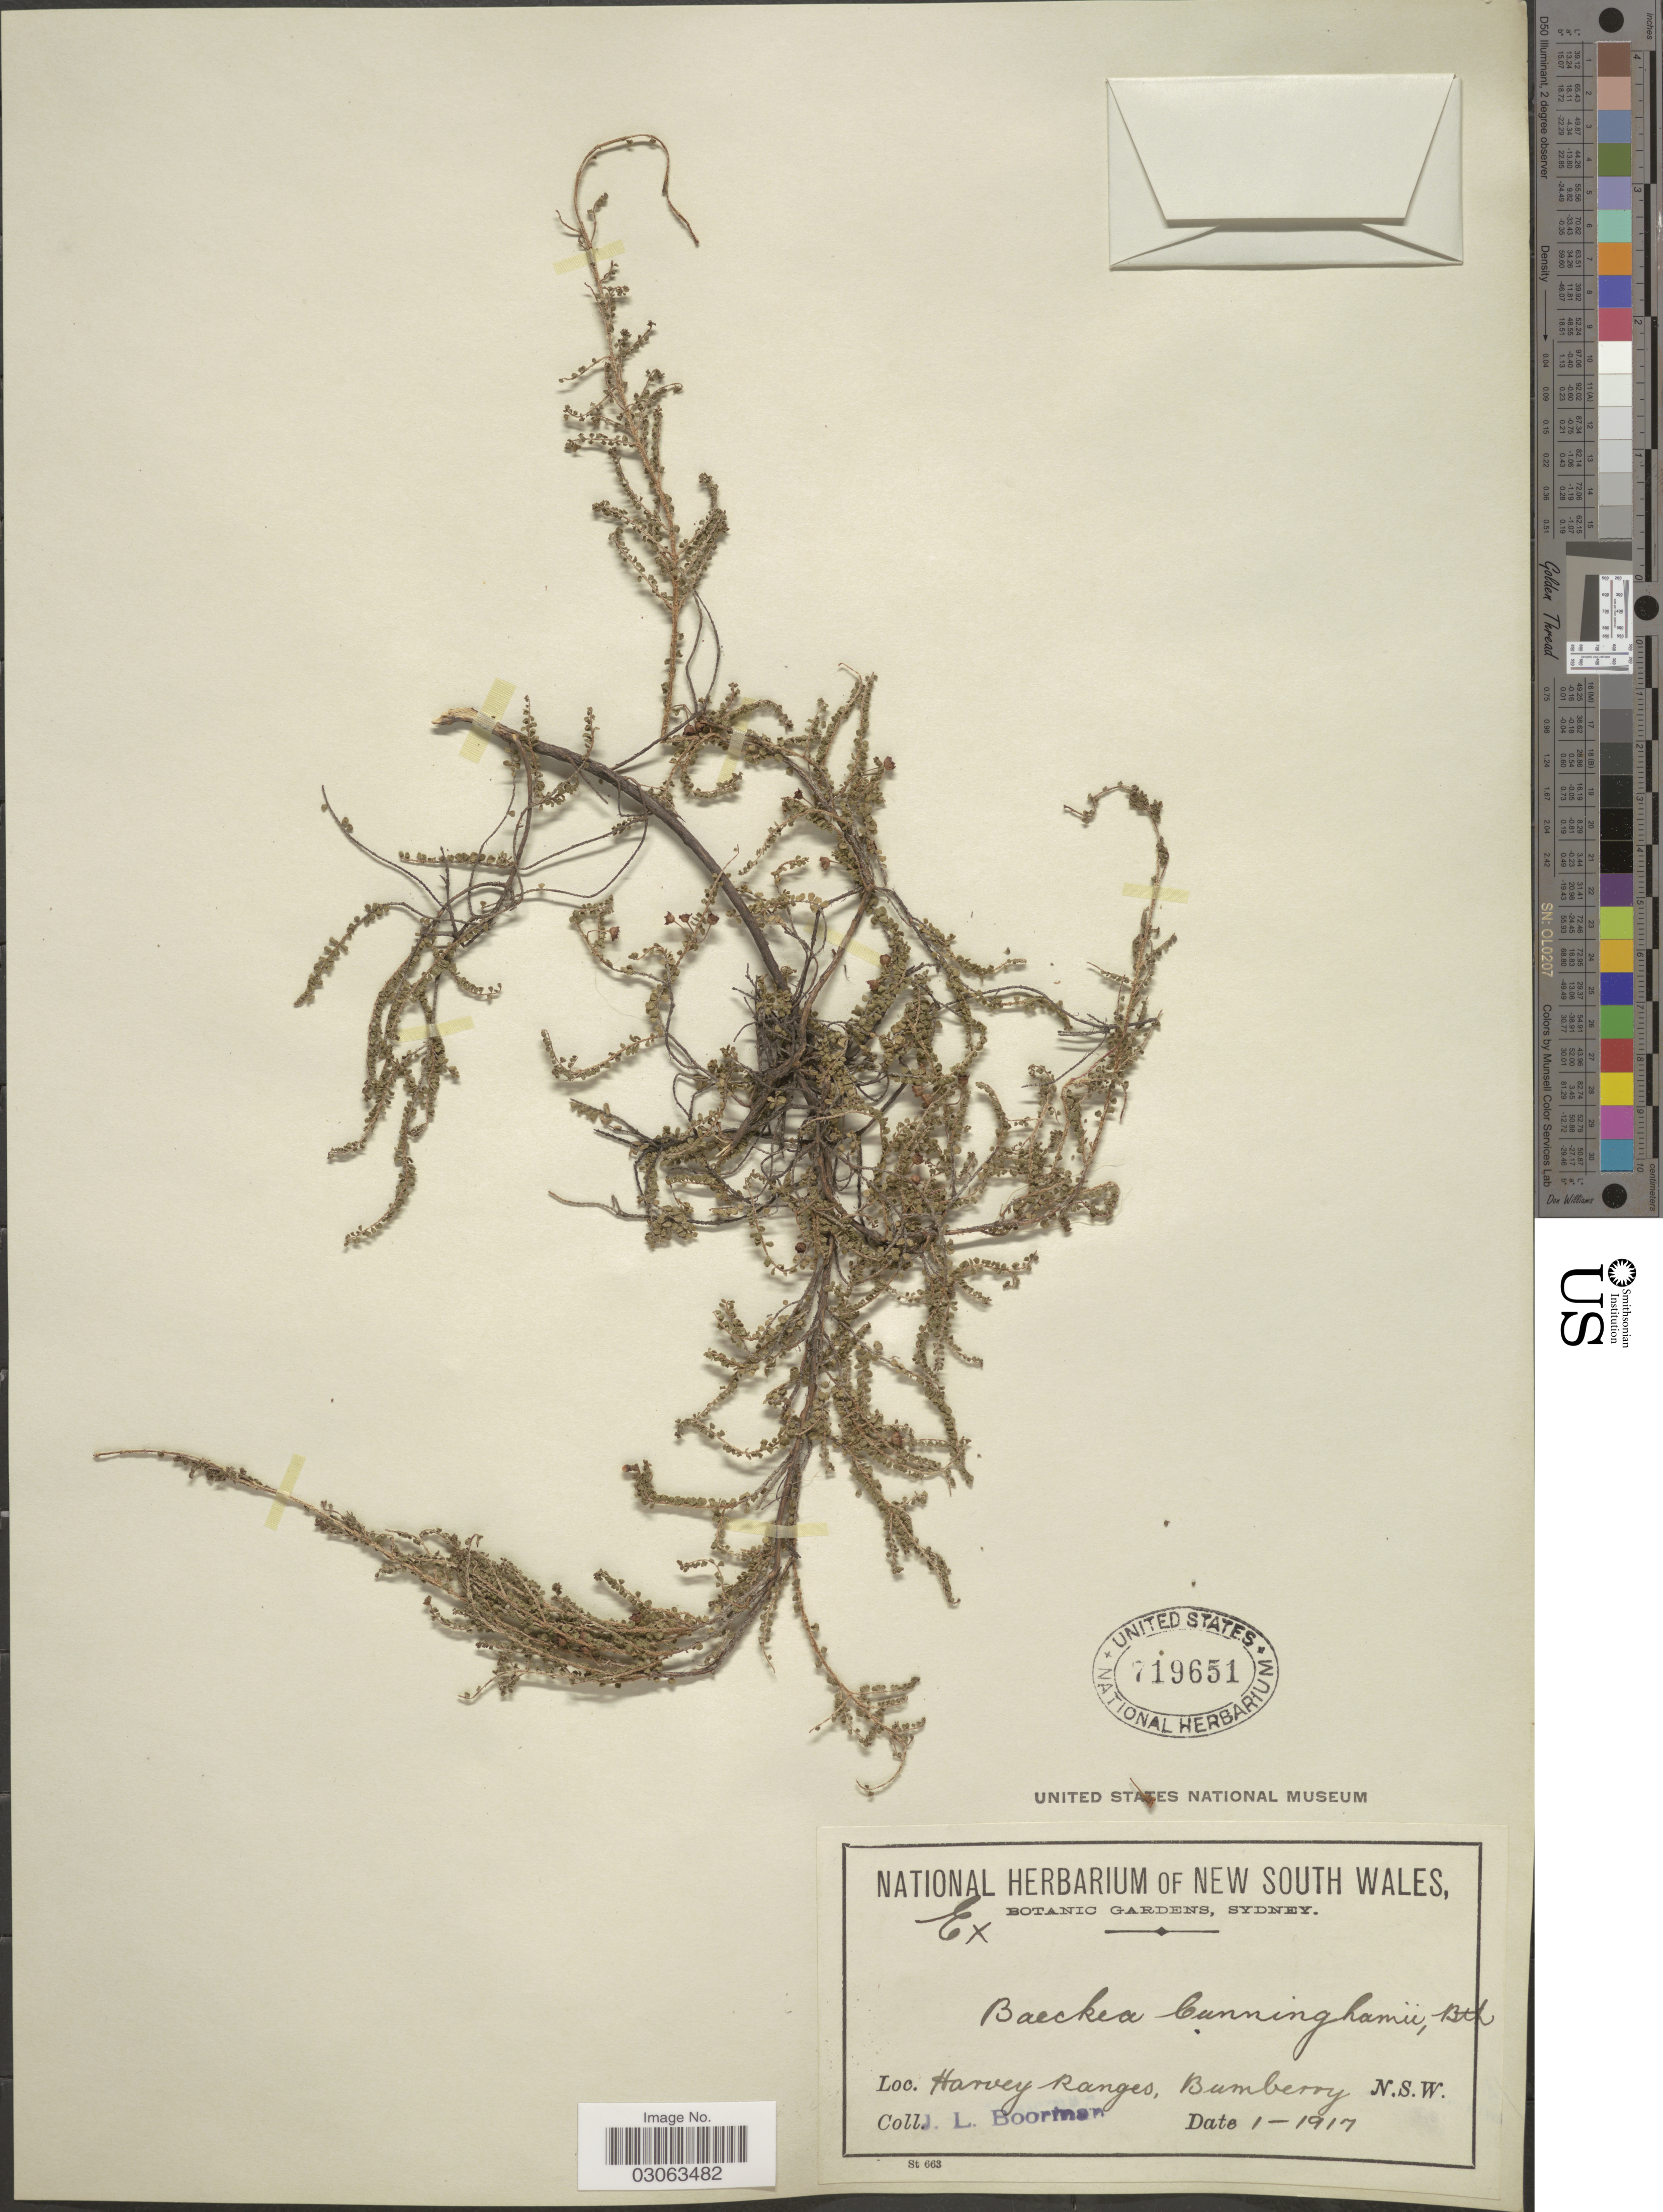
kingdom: Plantae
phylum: Tracheophyta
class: Magnoliopsida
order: Myrtales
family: Myrtaceae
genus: Sannantha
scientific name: Sannantha cunninghamii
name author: (Schauer) P.G. Wilson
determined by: Rye, B. L.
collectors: J. Boorman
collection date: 1917-01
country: Australia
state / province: New South Wales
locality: Harvey Ranges, Bumberry. N. S. W.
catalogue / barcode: US 719651